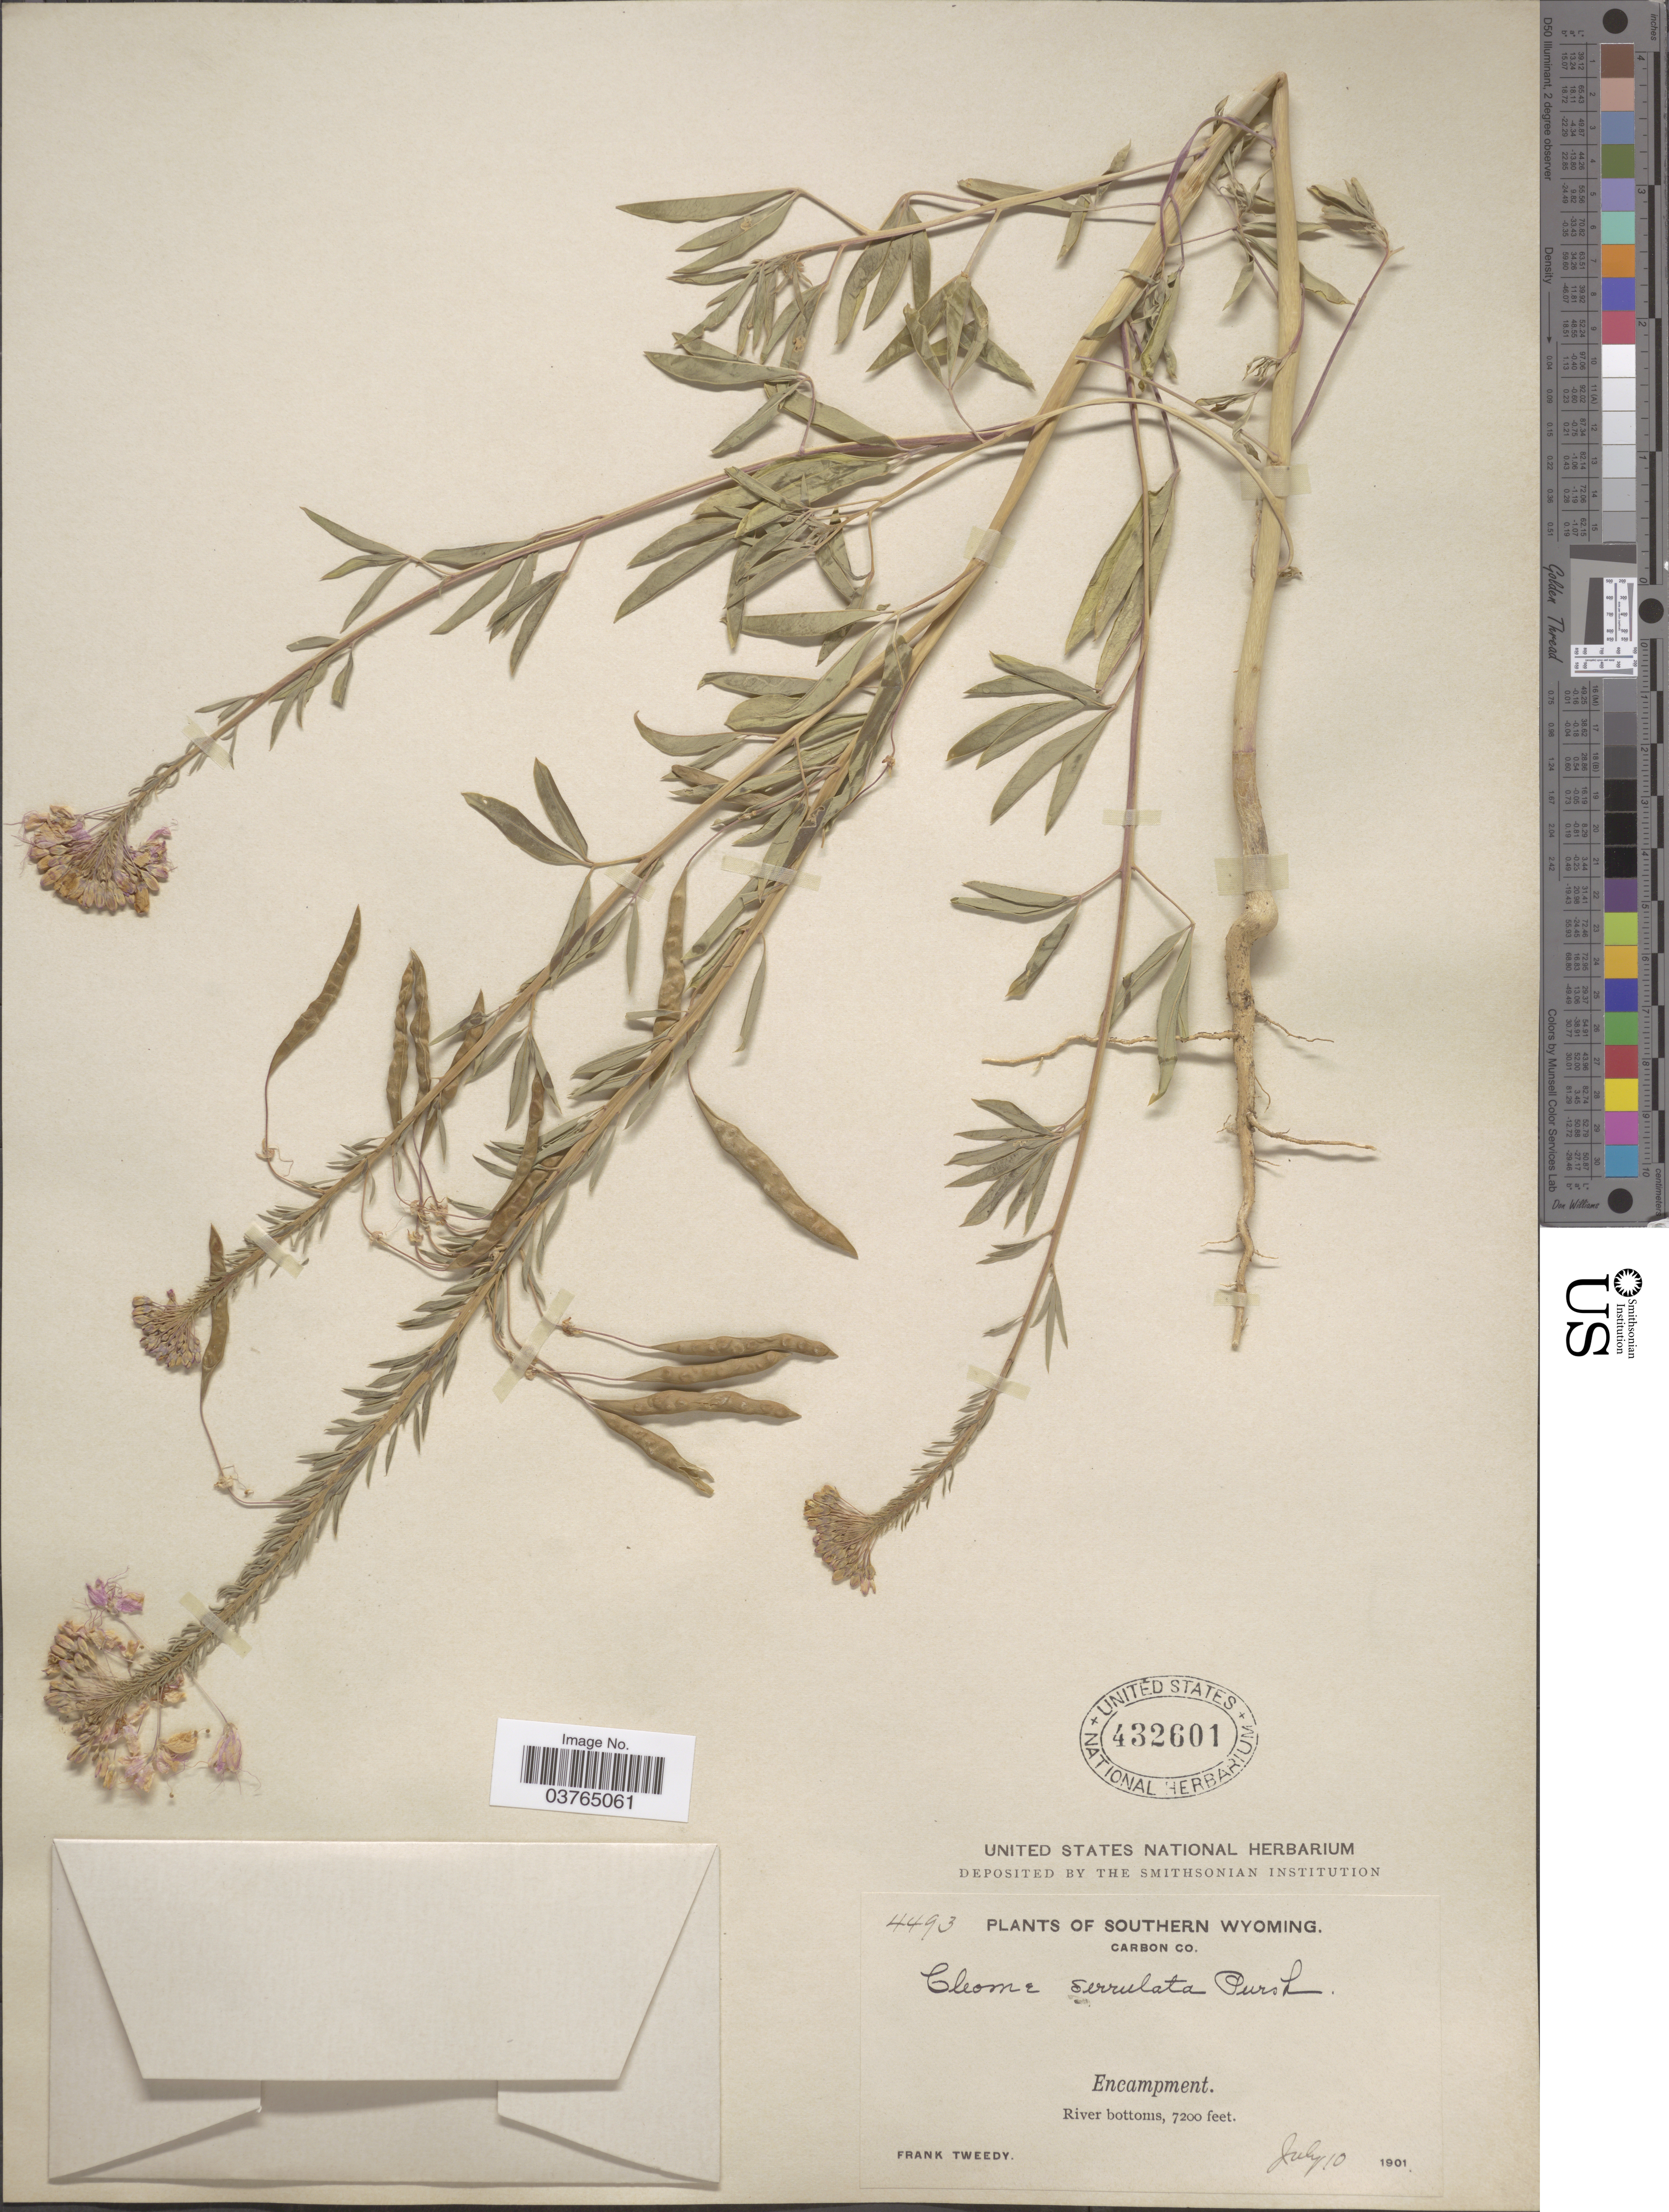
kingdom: Plantae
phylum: Tracheophyta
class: Magnoliopsida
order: Brassicales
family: Cleomaceae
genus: Cleomella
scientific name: Cleomella serrulata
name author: (Pursh) Roalson & J.C. Hall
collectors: F. Tweedy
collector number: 4493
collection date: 1901-07-10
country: United States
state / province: Wyoming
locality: Southern Wyoming. Carbon Co. Encampment. River bottoms.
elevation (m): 2195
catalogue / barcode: US 432601